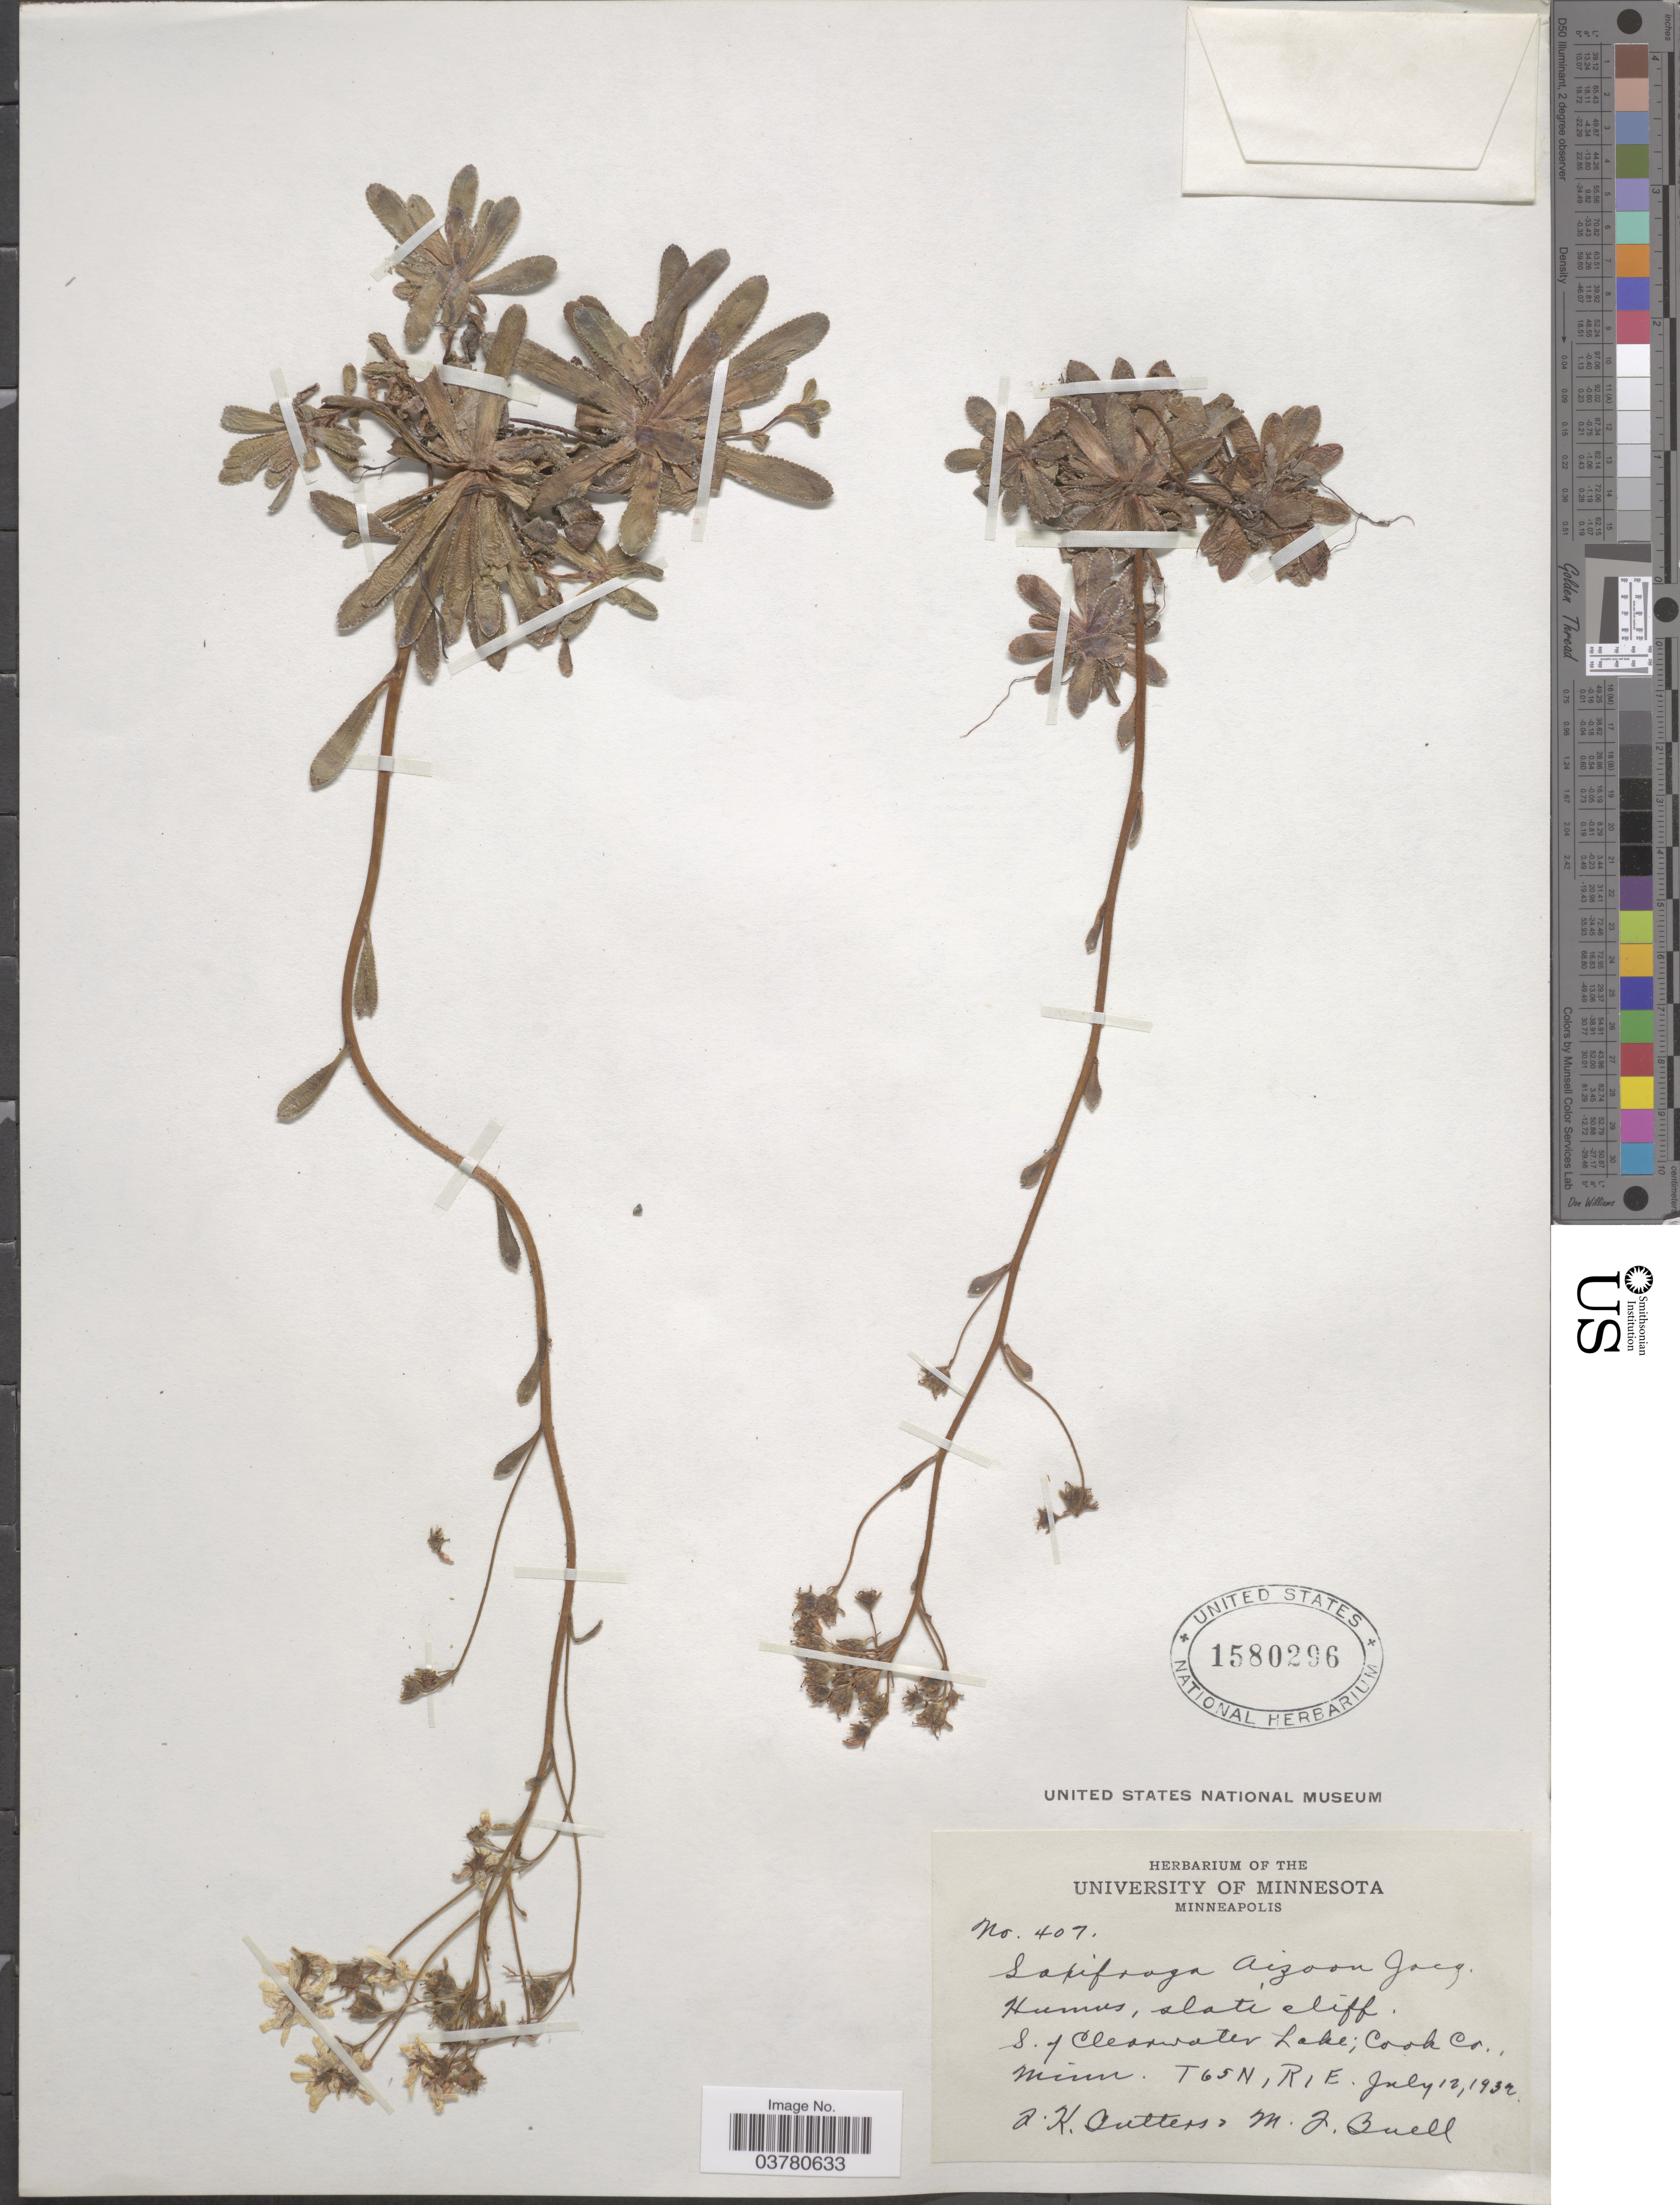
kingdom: Plantae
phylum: Tracheophyta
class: Magnoliopsida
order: Saxifragales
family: Saxifragaceae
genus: Saxifraga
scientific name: Saxifraga paniculata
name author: Mill.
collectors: F. K. Butters & M. Buell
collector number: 407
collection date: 1932-07-12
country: United States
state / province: Minnesota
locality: S. of Clearwater Lake; Cook Cr. T65N, R1E.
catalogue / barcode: US 1580296